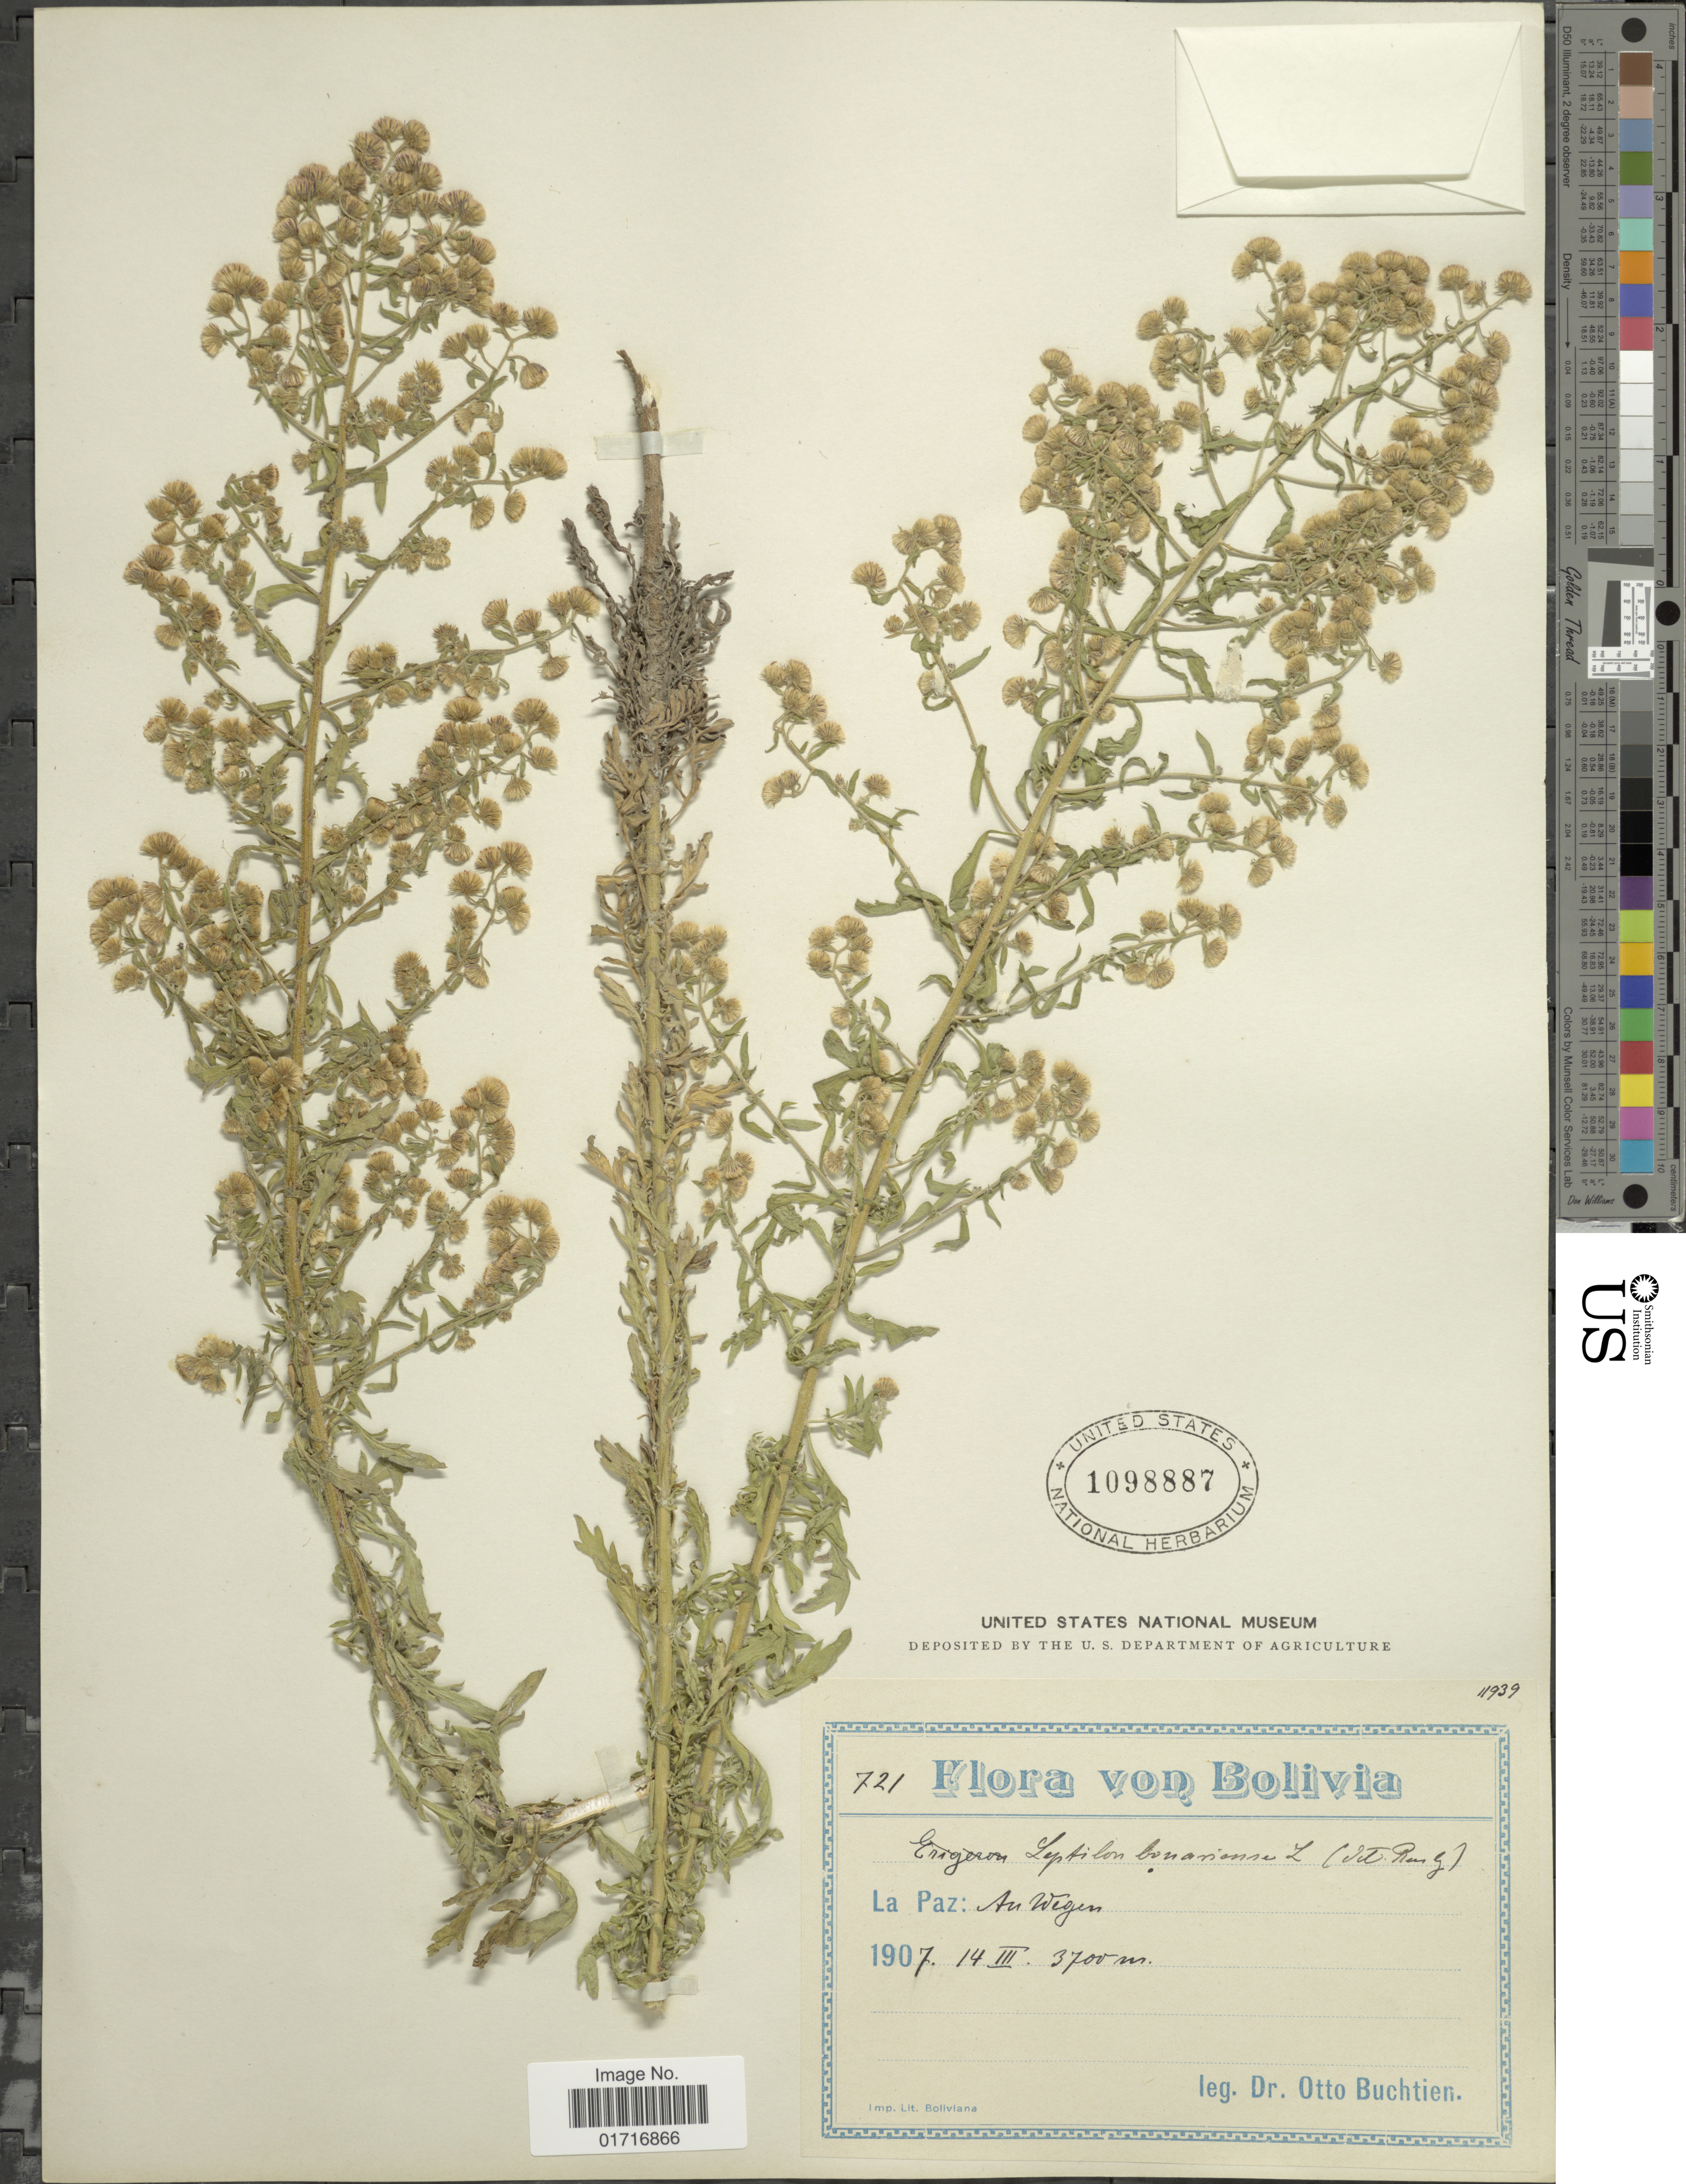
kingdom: Plantae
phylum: Tracheophyta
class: Magnoliopsida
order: Asterales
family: Asteraceae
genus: Conyza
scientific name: Conyza bonariensis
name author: (L.) Cronq.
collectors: O. Buchtien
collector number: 721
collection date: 1907-03-14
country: Bolivia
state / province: La Paz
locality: La Paz: Au Wiesen.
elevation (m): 3700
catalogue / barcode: US 1098887